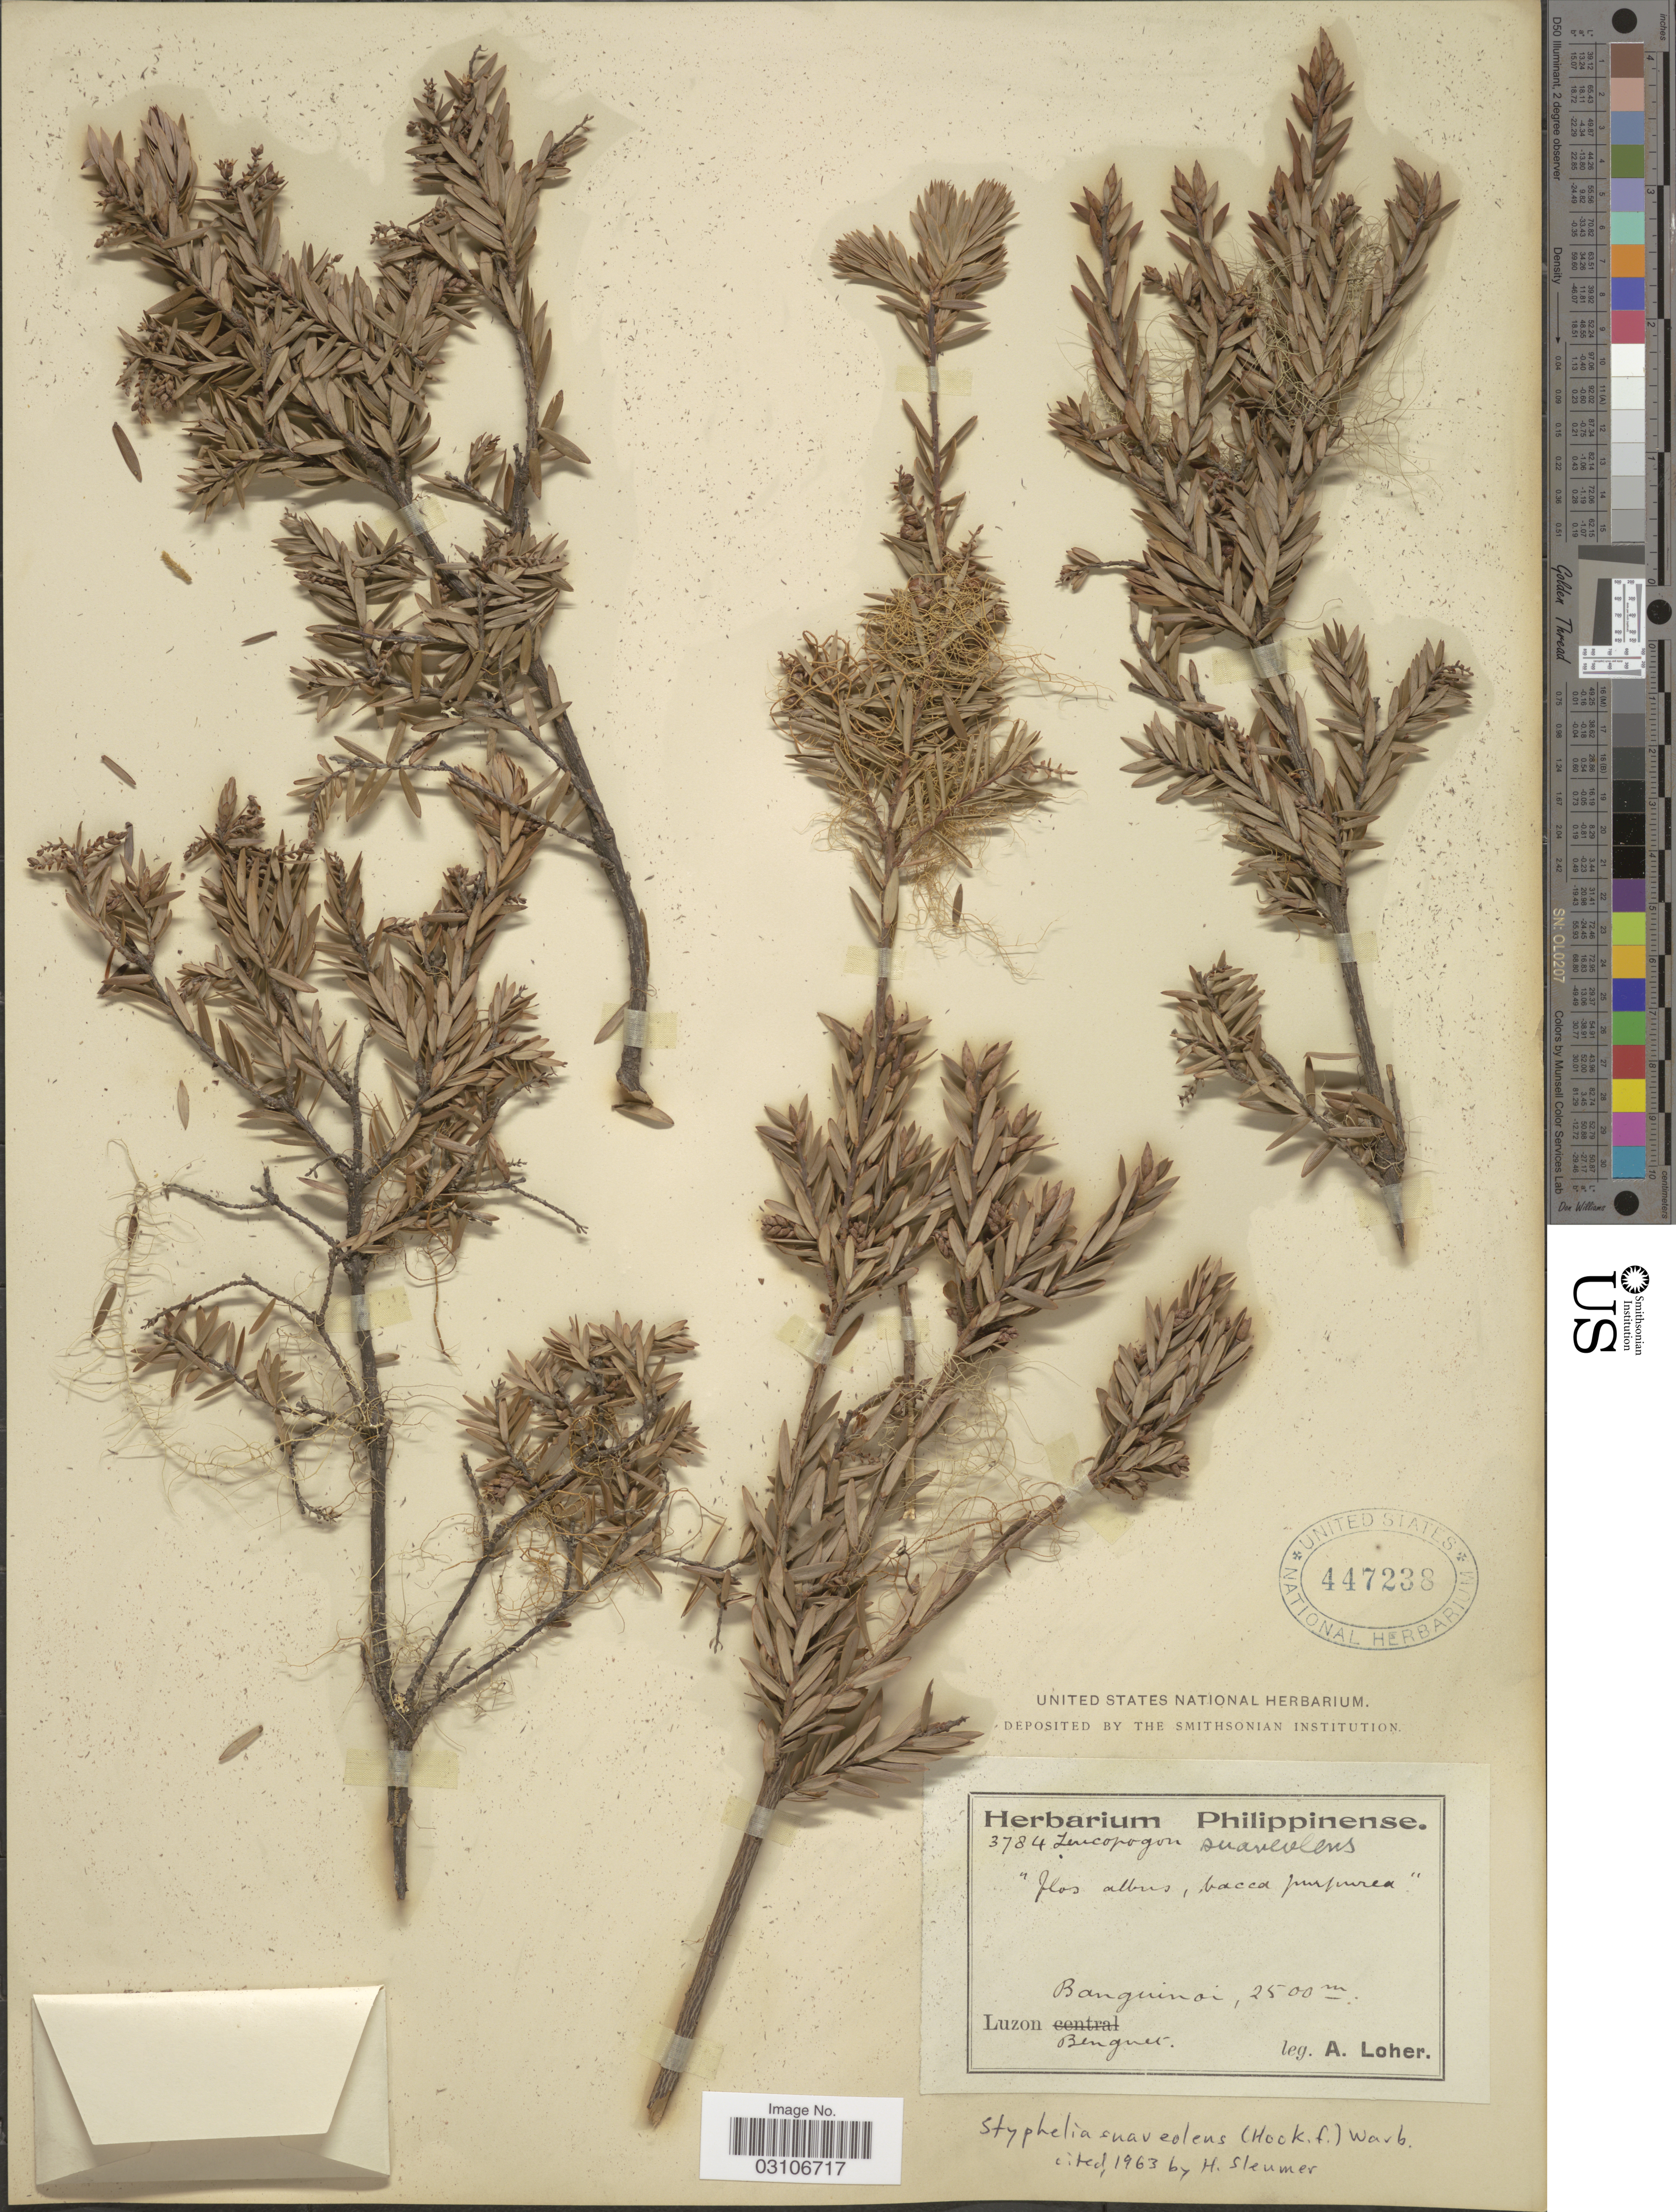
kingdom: Plantae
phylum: Tracheophyta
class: Magnoliopsida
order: Ericales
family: Ericaceae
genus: Styphelia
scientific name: Styphelia suaveolens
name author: (Hook. f.) Warb. ex P. Sarasin & Sarasin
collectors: A. Loher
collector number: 3784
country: Philippines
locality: Banguinoi. Luzon Benguet.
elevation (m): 2500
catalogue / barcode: US 447238